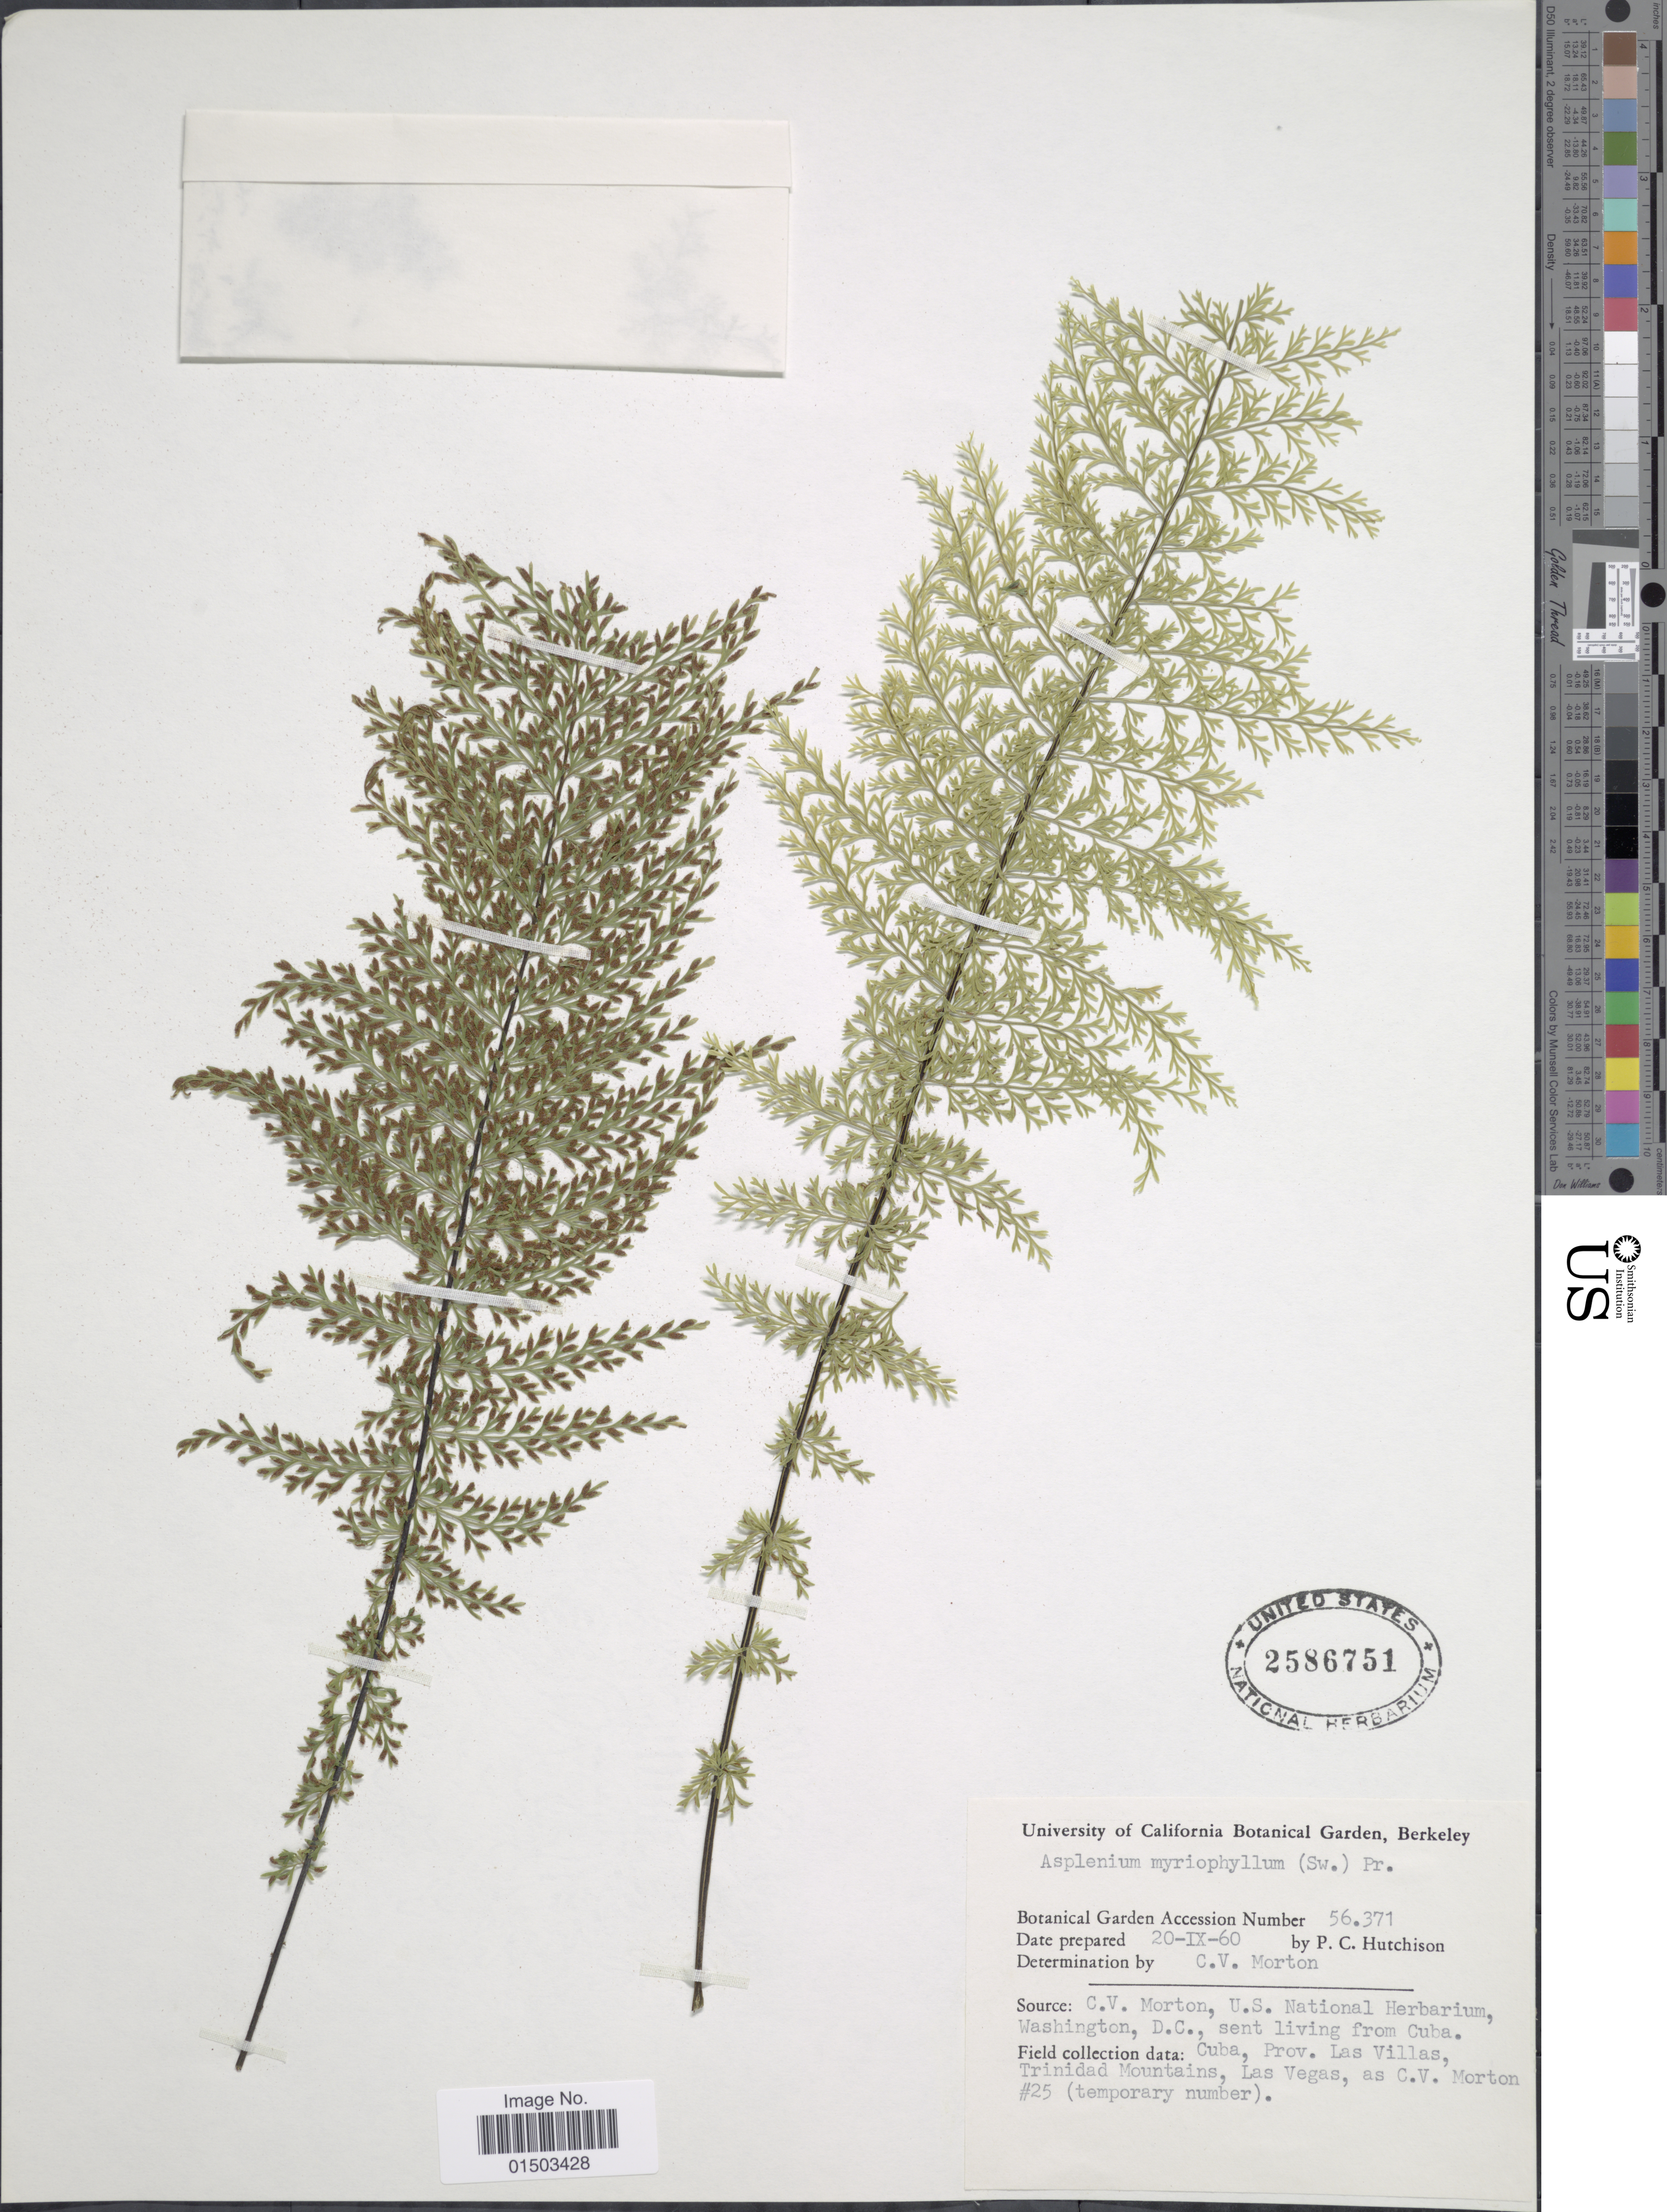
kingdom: Plantae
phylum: Tracheophyta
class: Polypodiopsida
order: Polypodiales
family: Aspleniaceae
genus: Asplenium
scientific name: Asplenium myriophyllum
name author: (Sw.) C. Presl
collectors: P. C. Hutchison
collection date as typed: Transcribed d/m/y: 20/9/60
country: United States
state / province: California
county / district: Alameda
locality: University of California Botanical Garden, Berkeley,Botanical Garden Accession Number 56.371.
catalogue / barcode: US 2586751